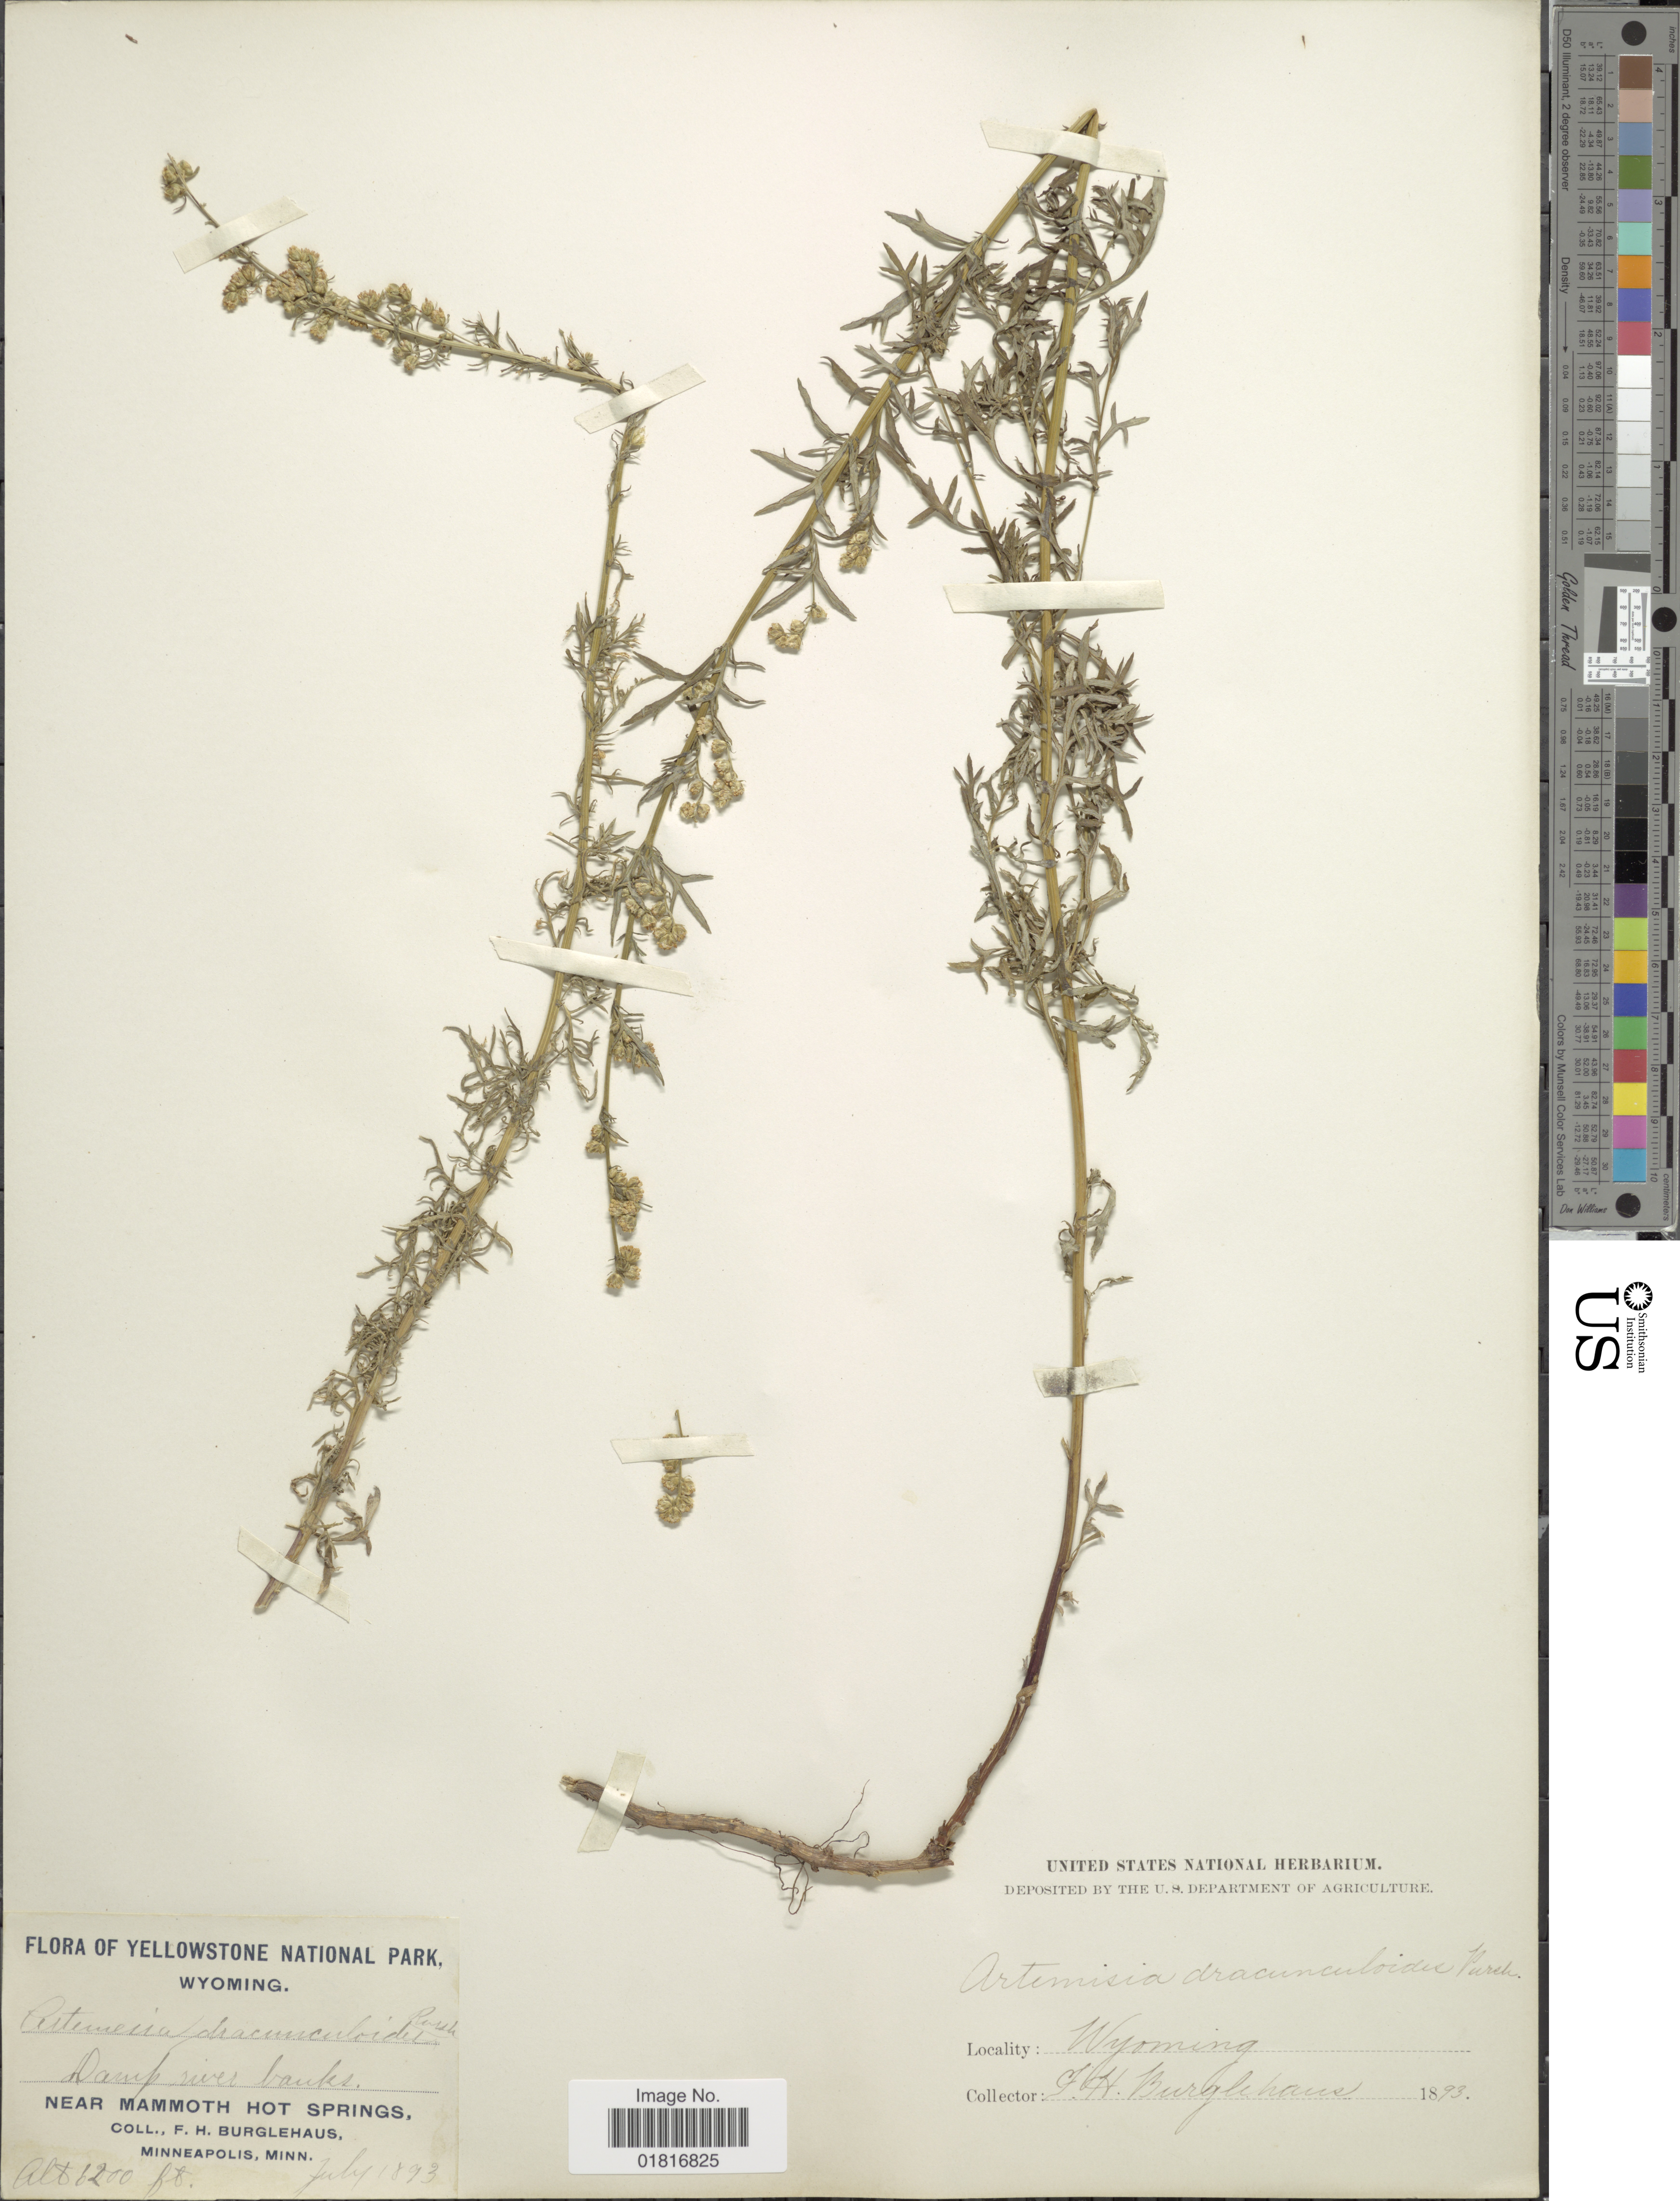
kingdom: Plantae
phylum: Tracheophyta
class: Magnoliopsida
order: Asterales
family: Asteraceae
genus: Artemisia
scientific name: Artemisia tenuis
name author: Rydb.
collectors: F. Burglehaus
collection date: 1893-07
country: United States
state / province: Wyoming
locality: Yellowstone National Park, Damp river banks, Near Mammoth Hot Springs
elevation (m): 366